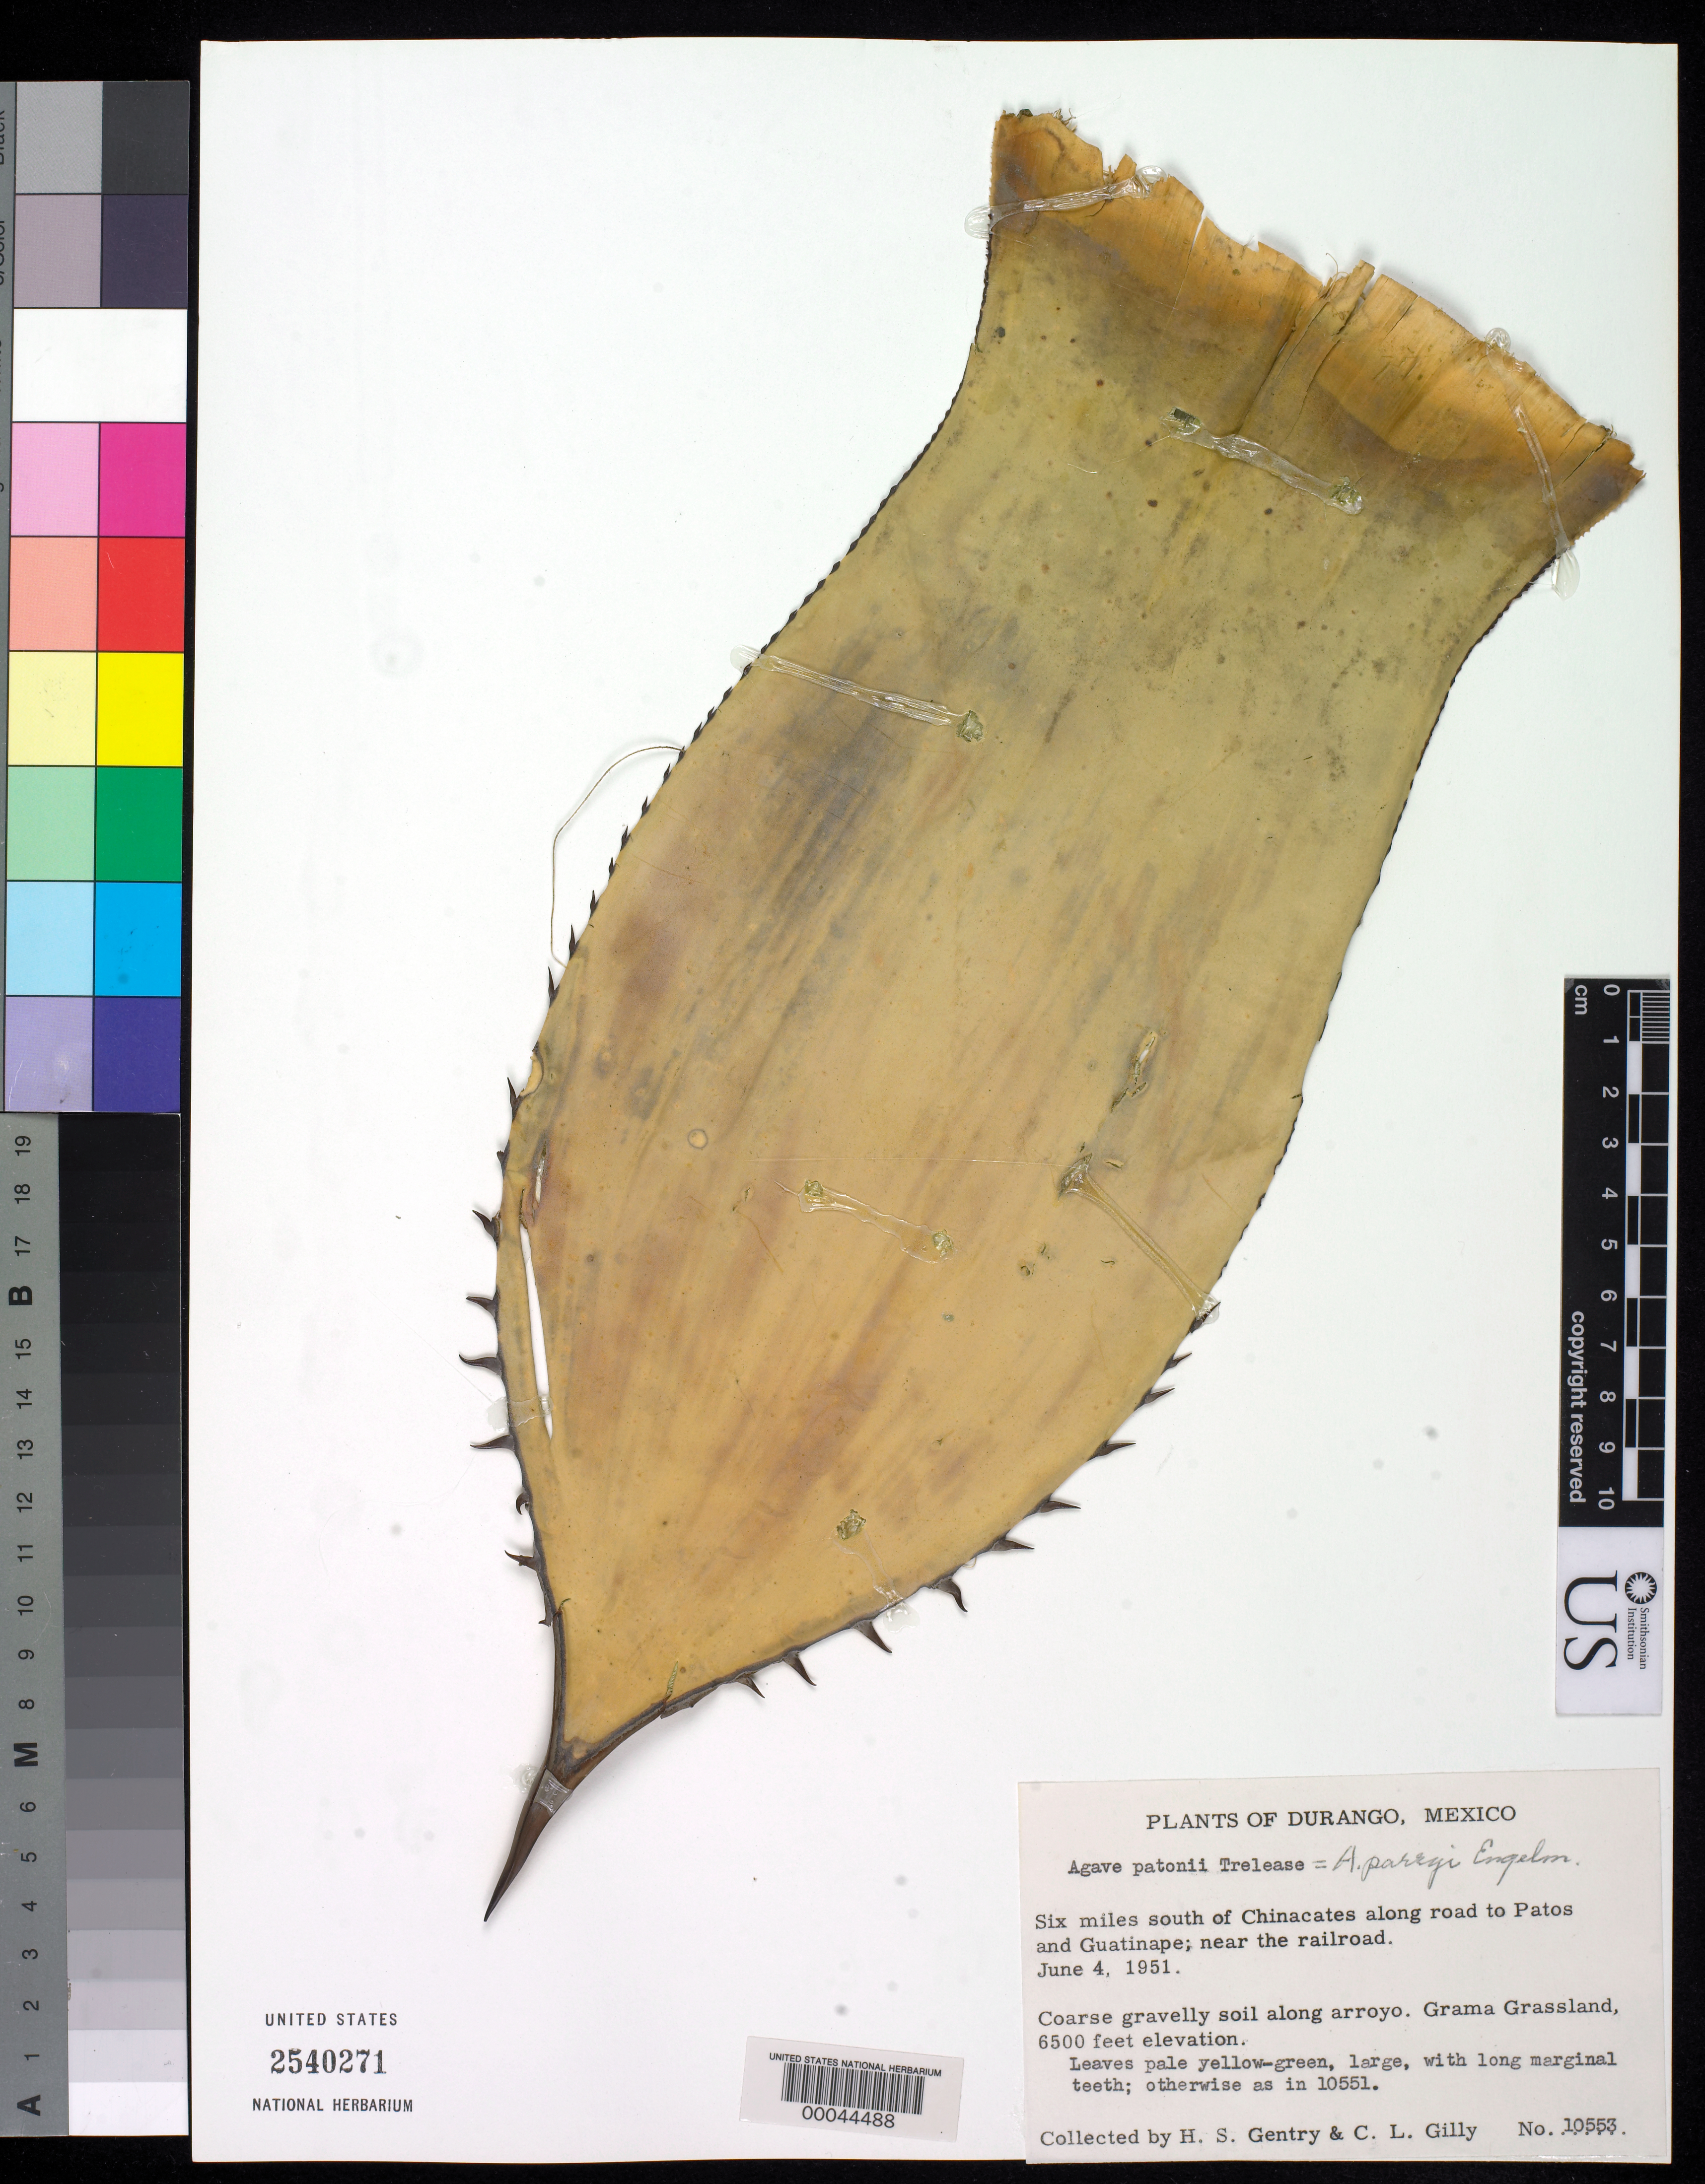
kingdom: Plantae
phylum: Tracheophyta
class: Liliopsida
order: Asparagales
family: Asparagaceae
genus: Agave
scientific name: Agave parryi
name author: Engelm.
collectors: H. S. Gentry & C. Gilly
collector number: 10553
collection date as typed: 04 Jun 1951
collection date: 1951-06-04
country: Mexico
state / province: Durango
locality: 6 mi S of Chinacates along road to Patos and Guatinape; near the railroad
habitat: Coarse gravelly soil along arroyo; grama grassland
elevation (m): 1981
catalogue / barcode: US 2540271